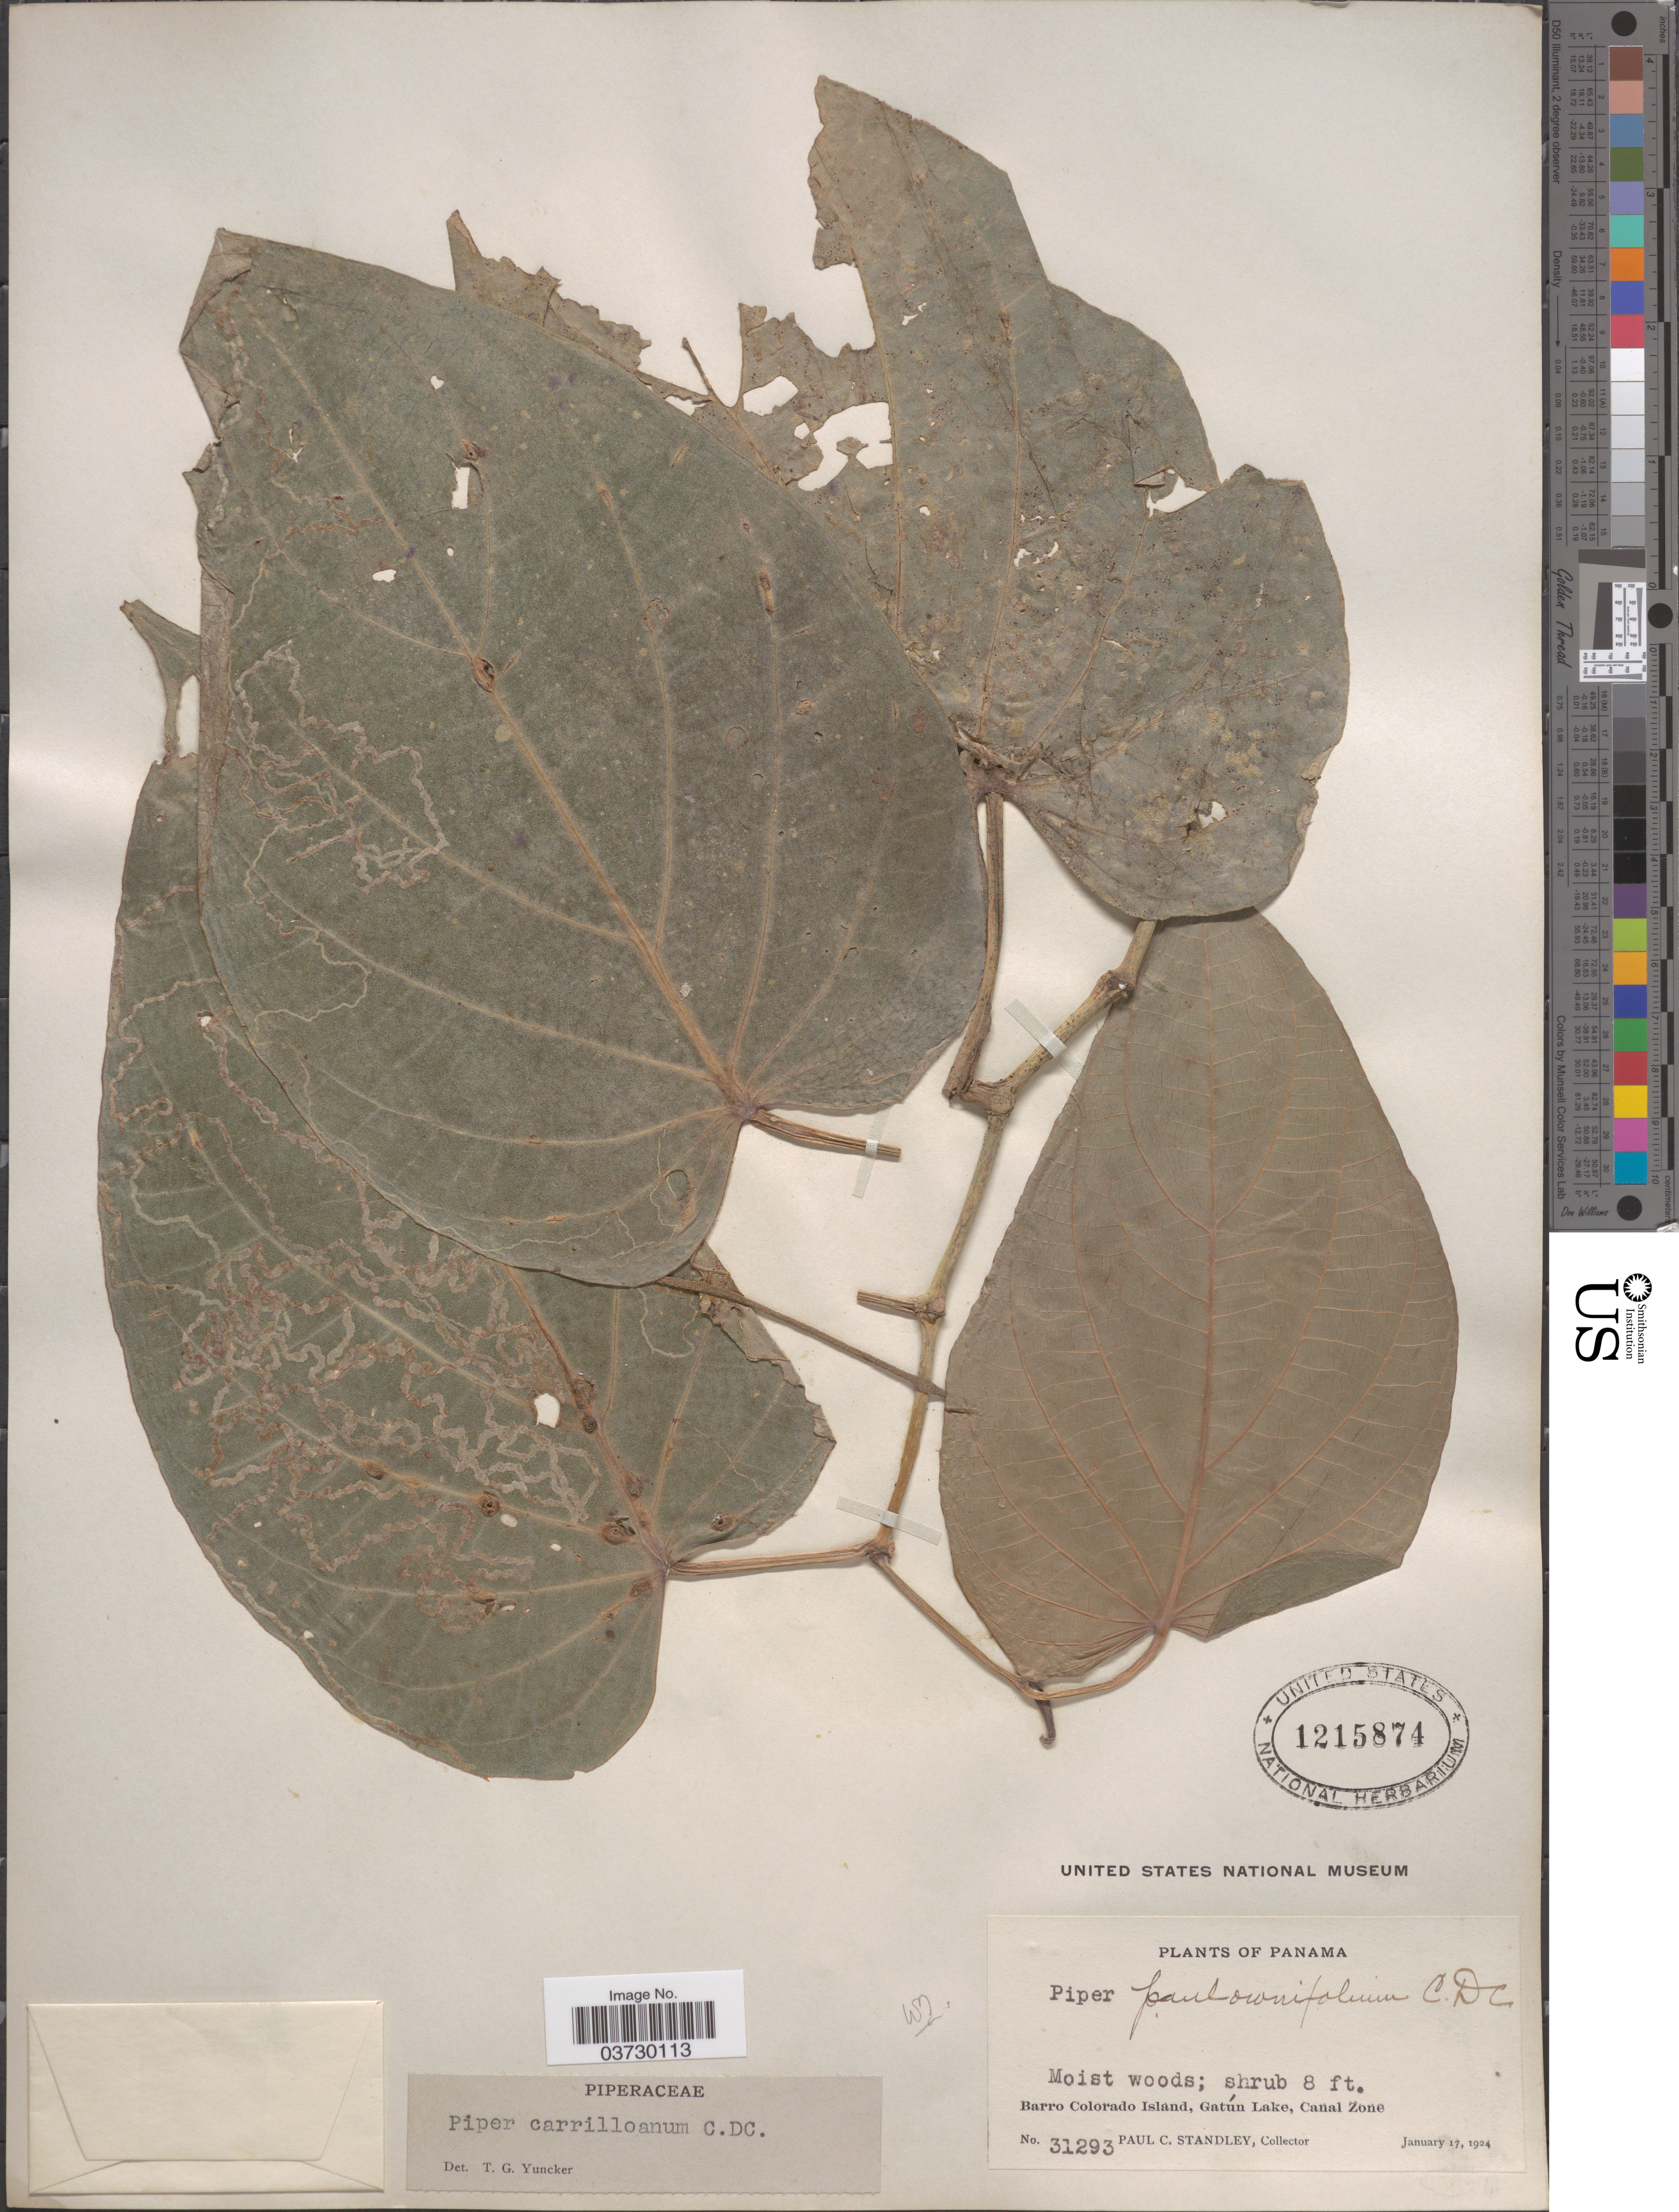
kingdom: Plantae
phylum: Tracheophyta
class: Magnoliopsida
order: Piperales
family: Piperaceae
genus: Piper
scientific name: Piper carrilloanum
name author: C. DC.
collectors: P. C. Standley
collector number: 31293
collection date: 1924-01-17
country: Panama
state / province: Panamá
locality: Barro Colorado Island, Gatún Lake, Canal Zone.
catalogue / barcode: US 1215874